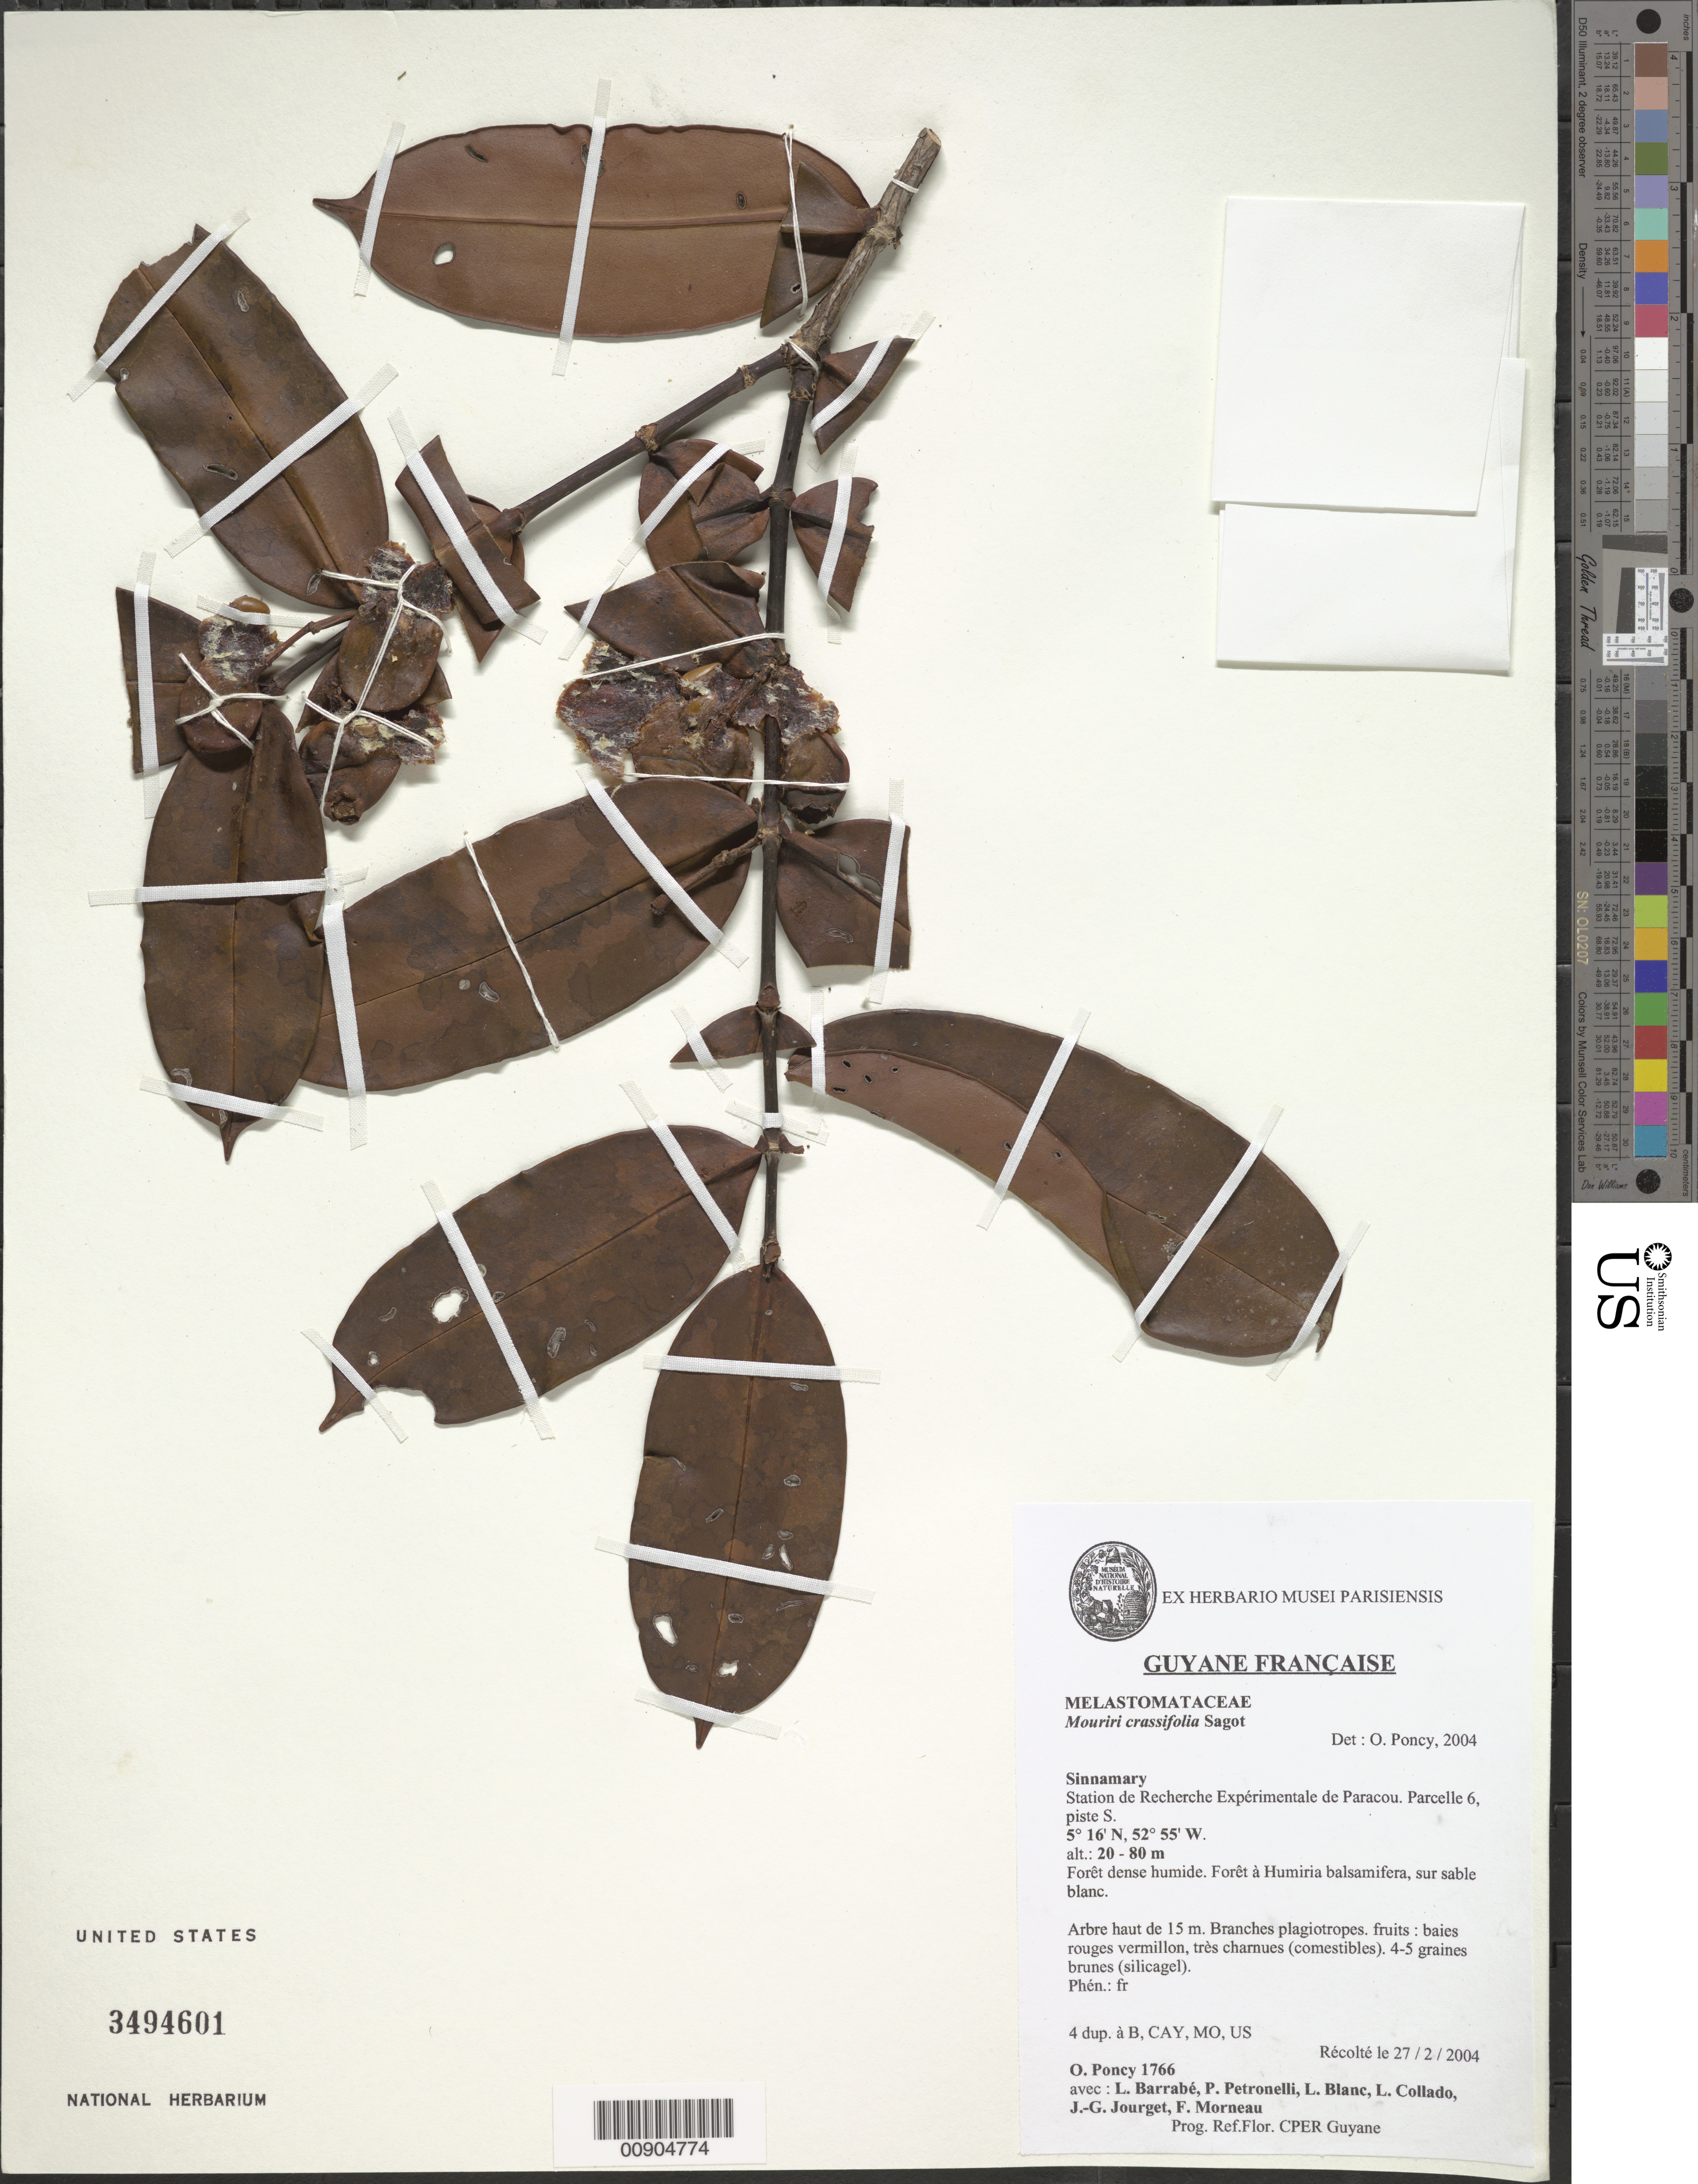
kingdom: Plantae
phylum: Tracheophyta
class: Magnoliopsida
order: Myrtales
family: Melastomataceae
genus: Mouriri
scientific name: Mouriri crassifolia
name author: Sagot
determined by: Poncy, O.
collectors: O. Poncy, L. Barrabé, P. Petronelli, L. Blanc, L. Collado, J. Jourget & F. Morneau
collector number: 1766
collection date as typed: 27-Feb-04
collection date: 2004-02-27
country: French Guiana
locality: Sinnamary, Station de Recherche Expérimental de Paracou. Parcelle 6, piste S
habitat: Forêt dense humide, forêt à Humiria balsamifera, sur sable blanc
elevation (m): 20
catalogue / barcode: US 3494601